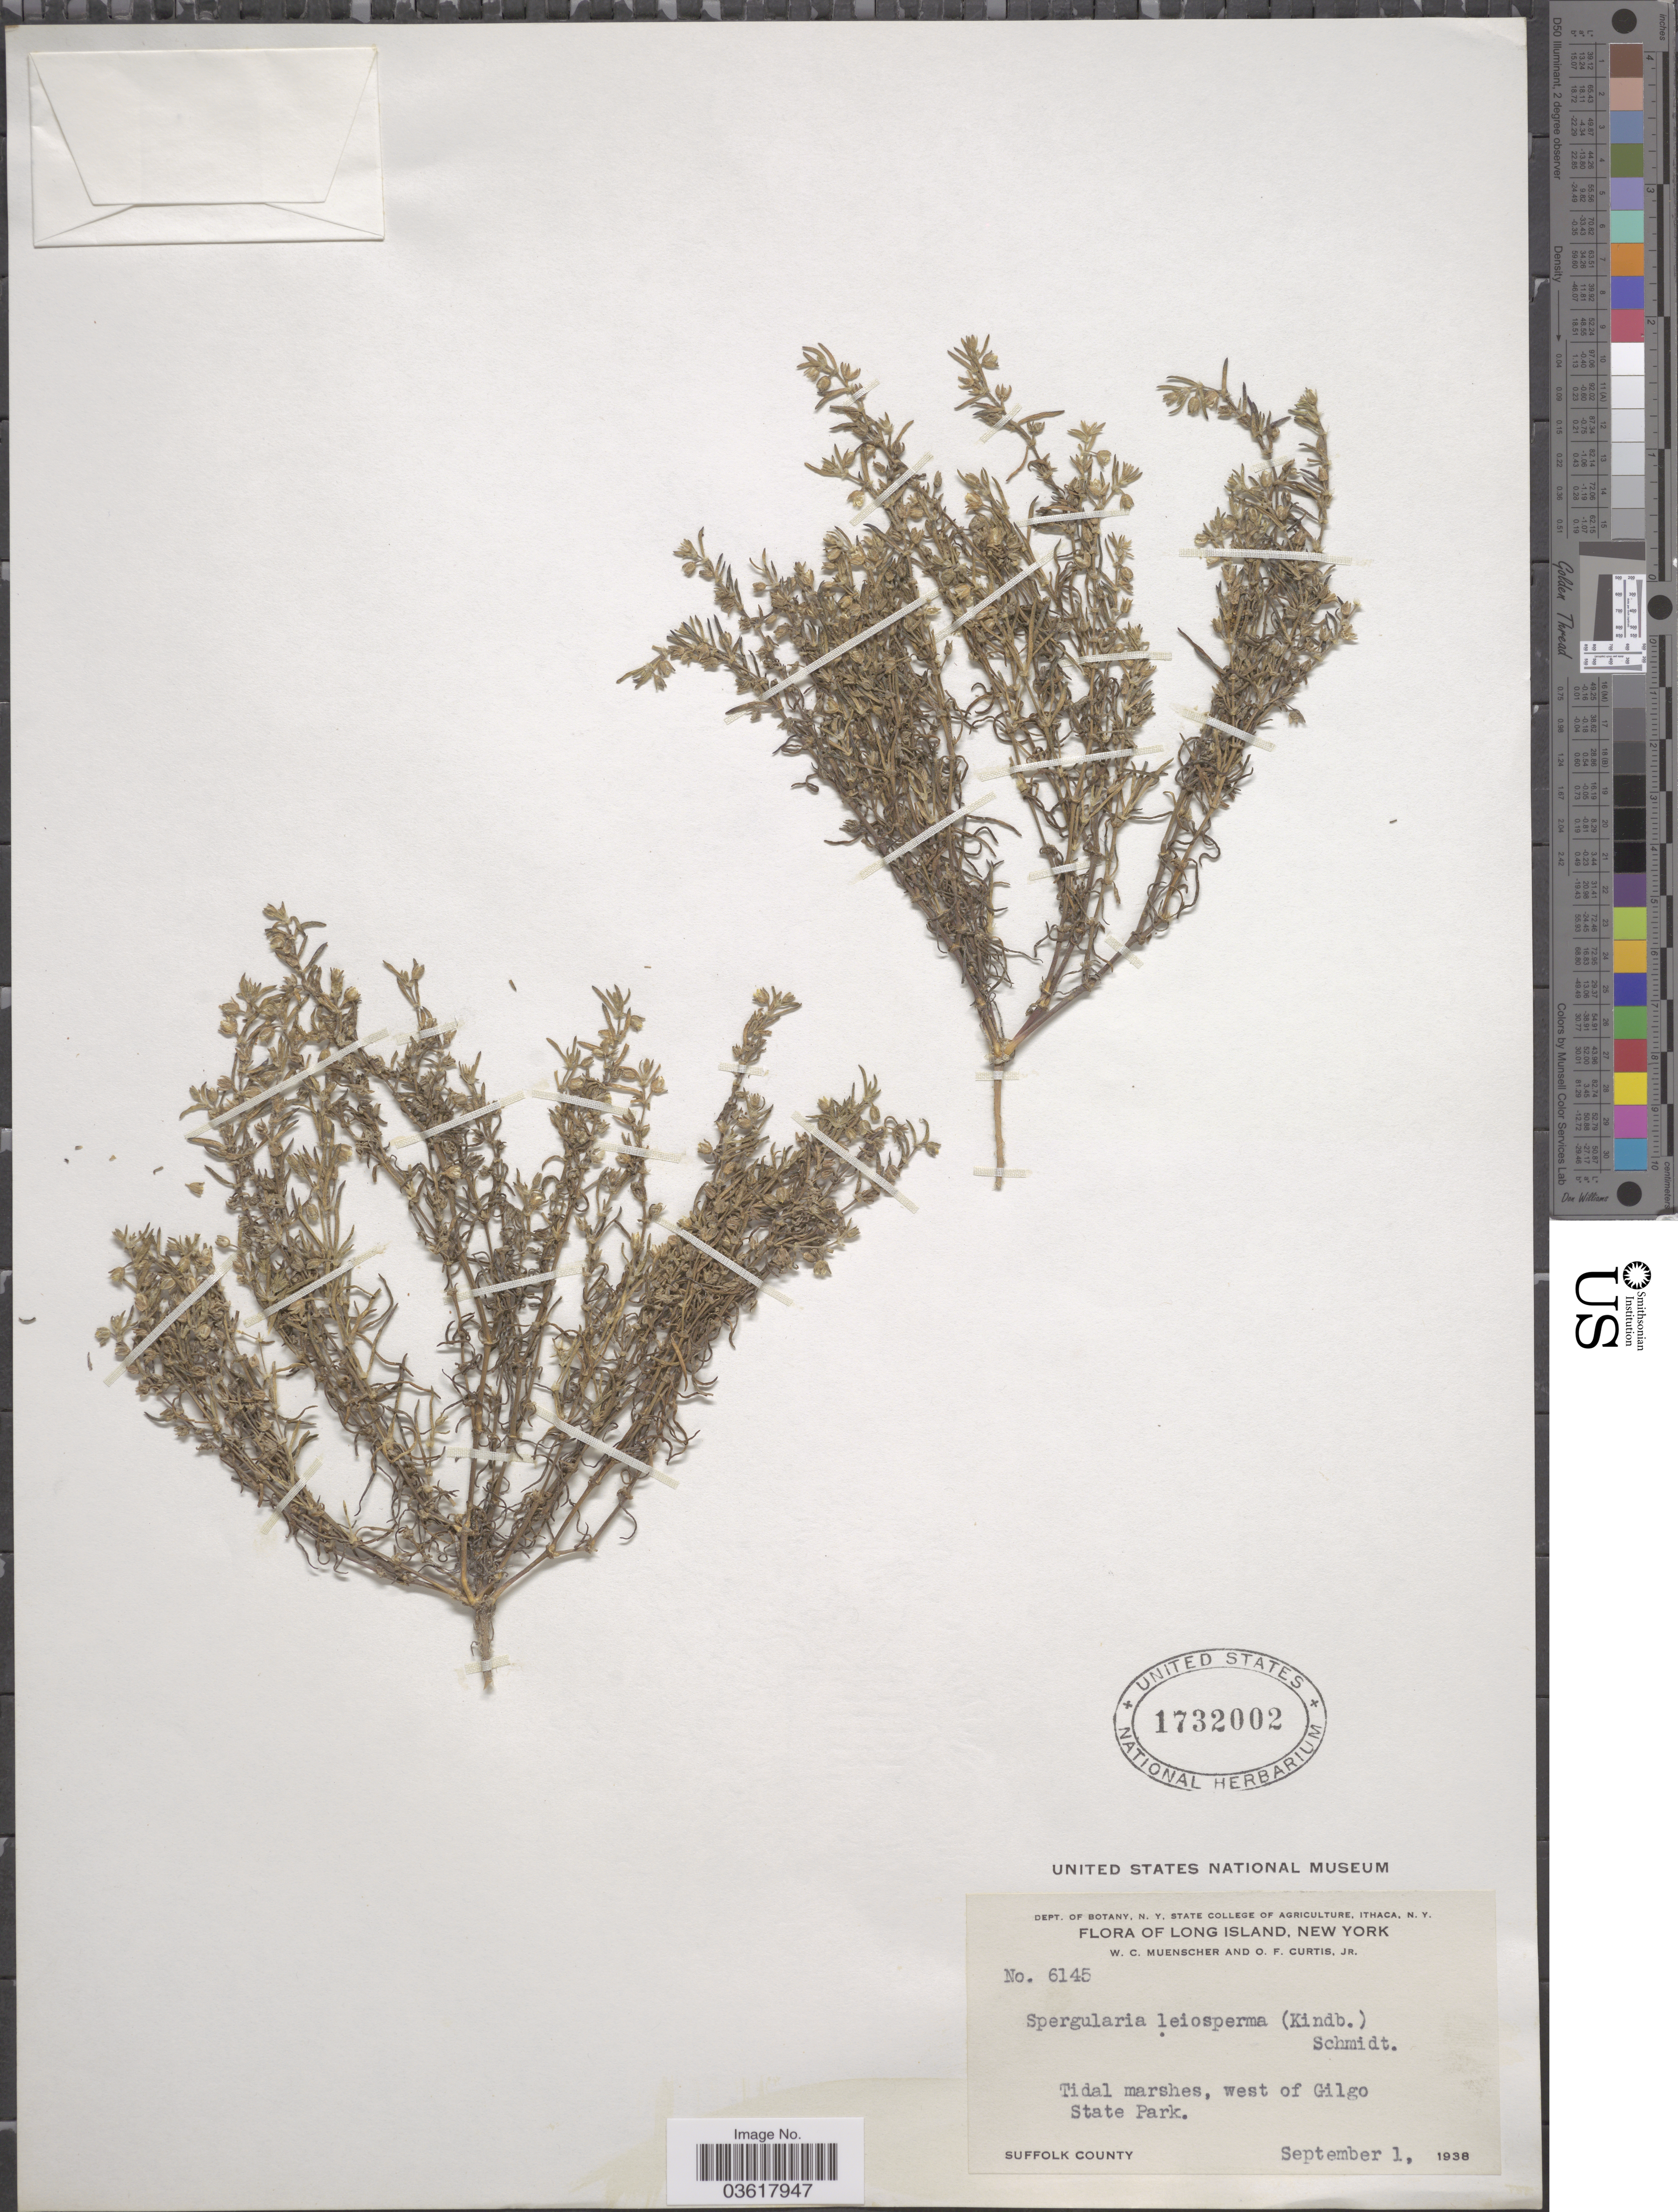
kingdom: Plantae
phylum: Tracheophyta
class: Magnoliopsida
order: Caryophyllales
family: Caryophyllaceae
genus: Spergularia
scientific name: Spergularia leiosperma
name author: (Kindb.) F. Schmidt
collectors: W. Muenscher & O. Curtis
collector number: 6145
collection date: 1938-09-01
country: United States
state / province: New York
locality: Long Island. West of Gilgo State Park. Suffolk County.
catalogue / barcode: US 1732002